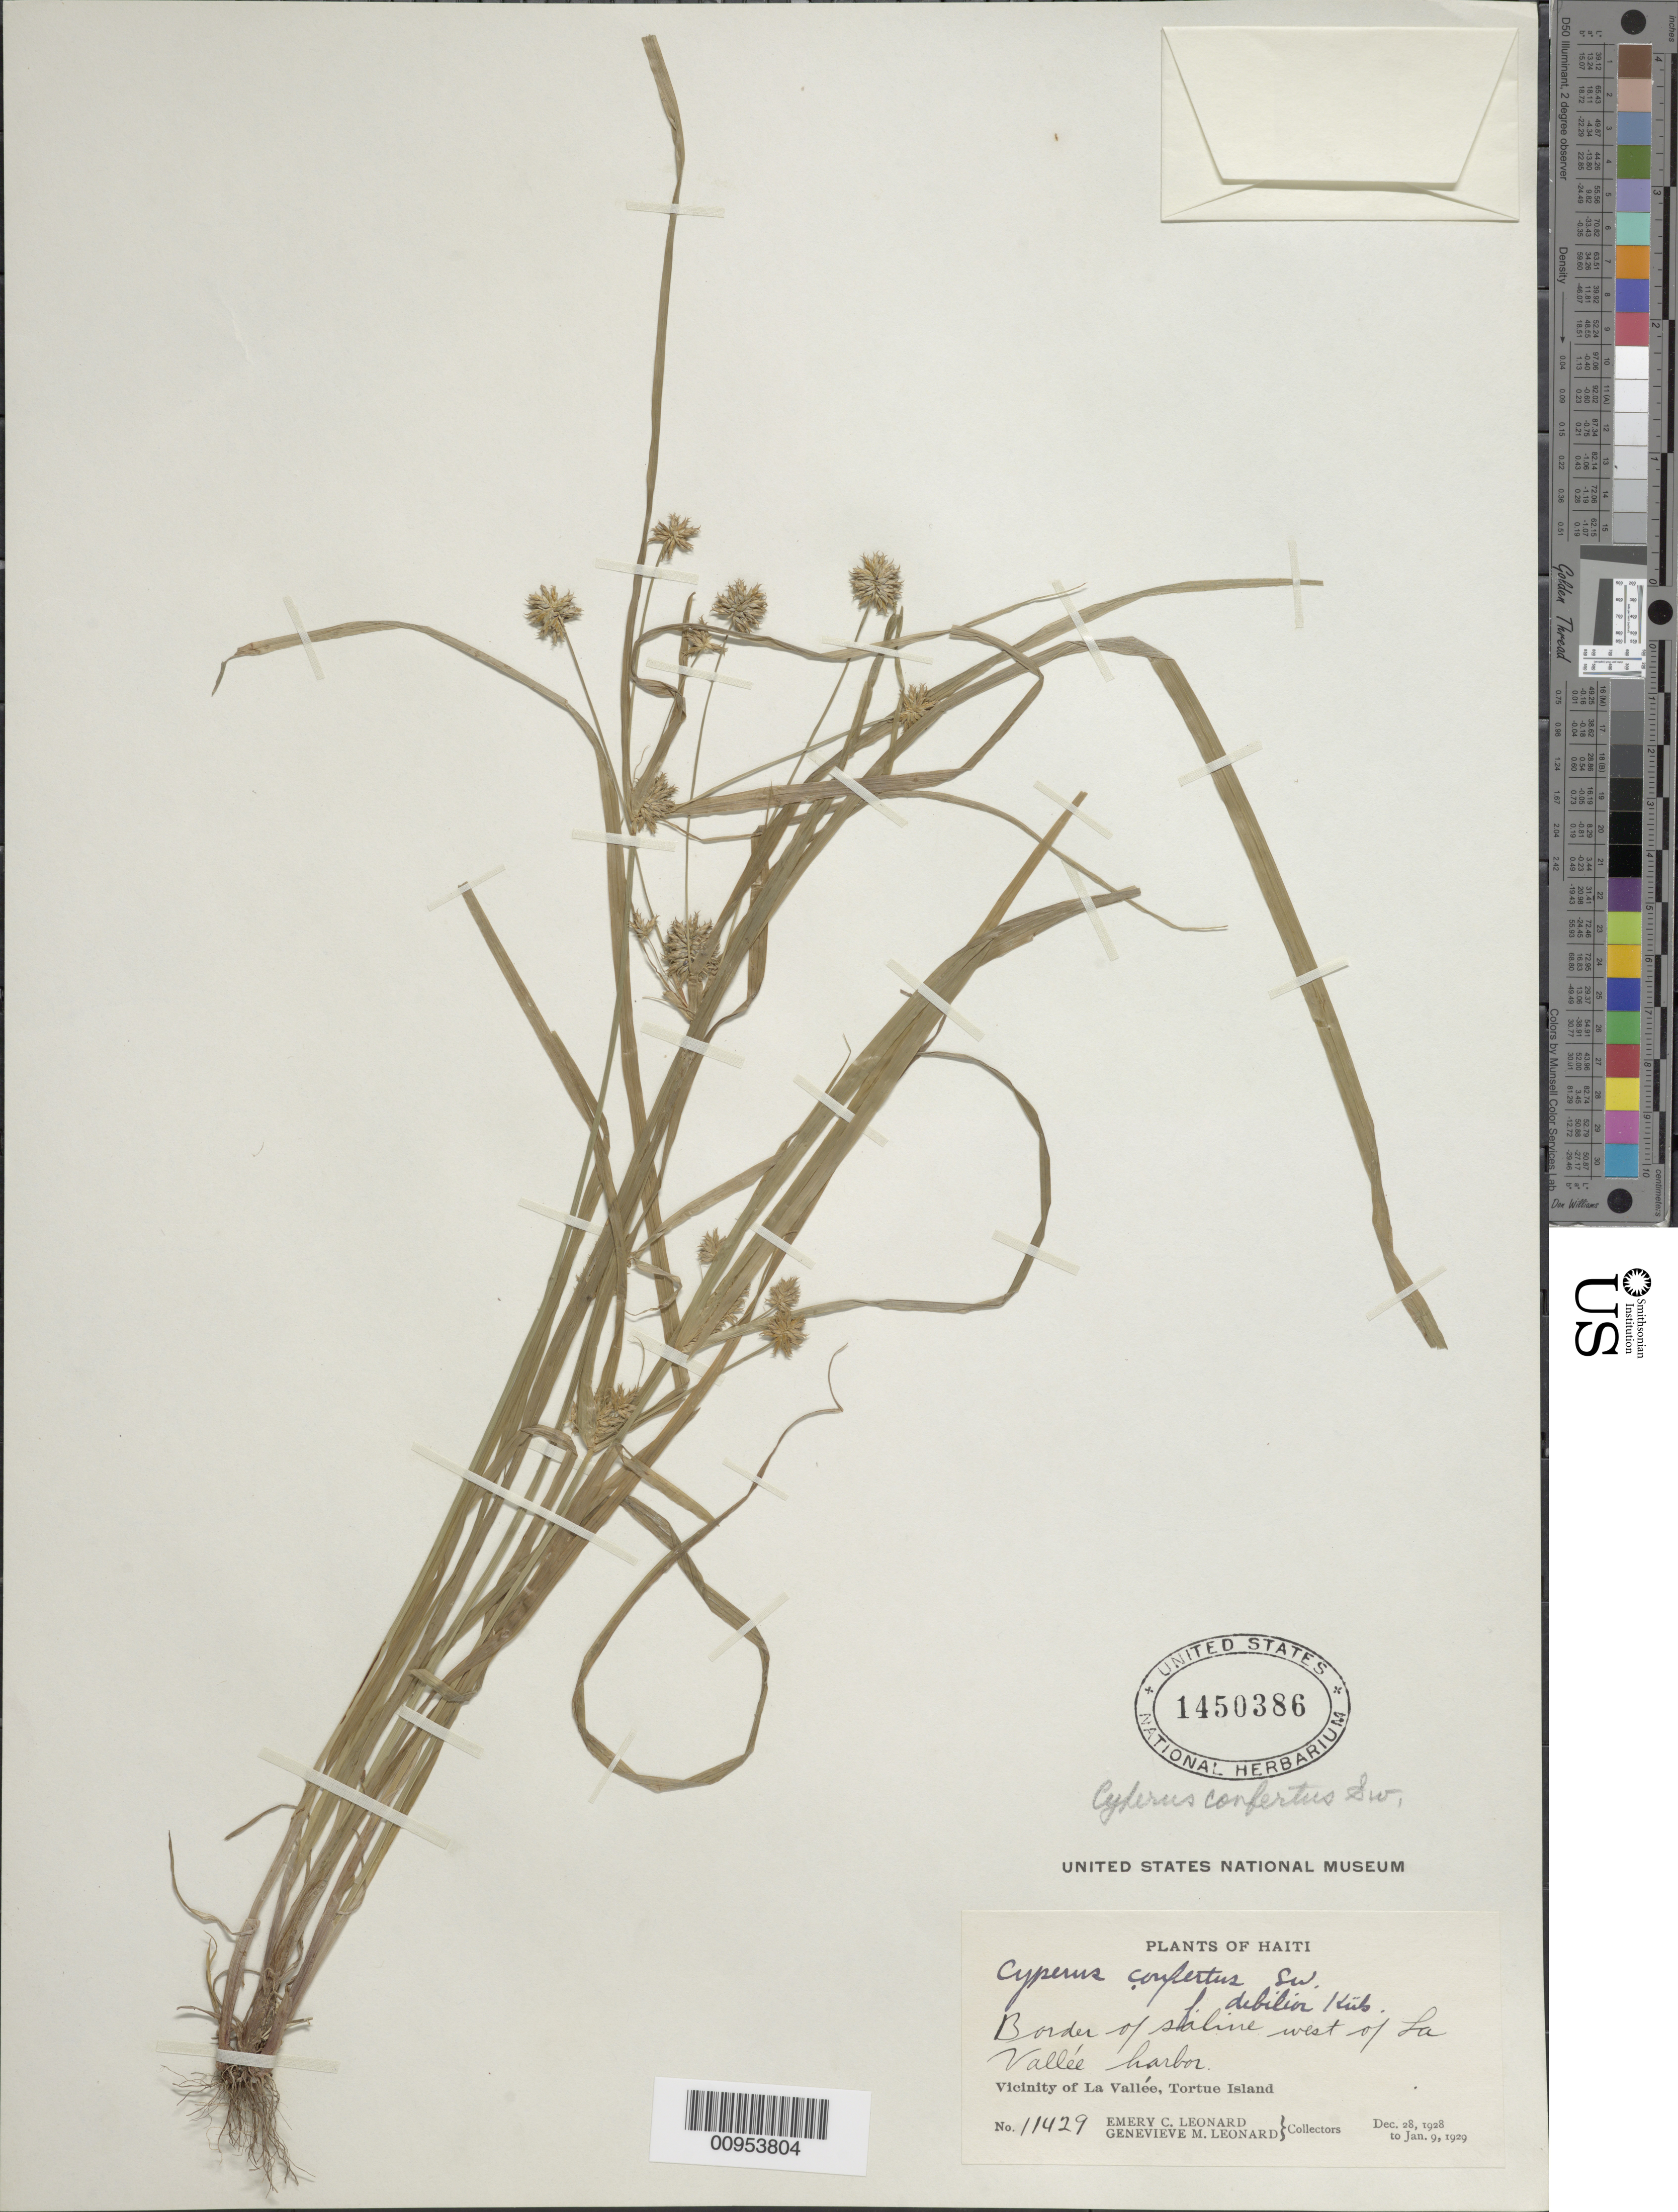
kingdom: Plantae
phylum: Tracheophyta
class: Liliopsida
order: Poales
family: Cyperaceae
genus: Cyperus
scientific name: Cyperus confertus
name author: Sw.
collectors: E. C. Leonard & G. M. Leonard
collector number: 11429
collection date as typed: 28 Dec 1928 to 09 Jan 1929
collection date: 1928-12-28/1929-01-09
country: Haiti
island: Tortue Island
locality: Vicinity of La Vallée, border of saline W of La Vallée harbor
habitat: Border of saline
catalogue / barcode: US 1450386